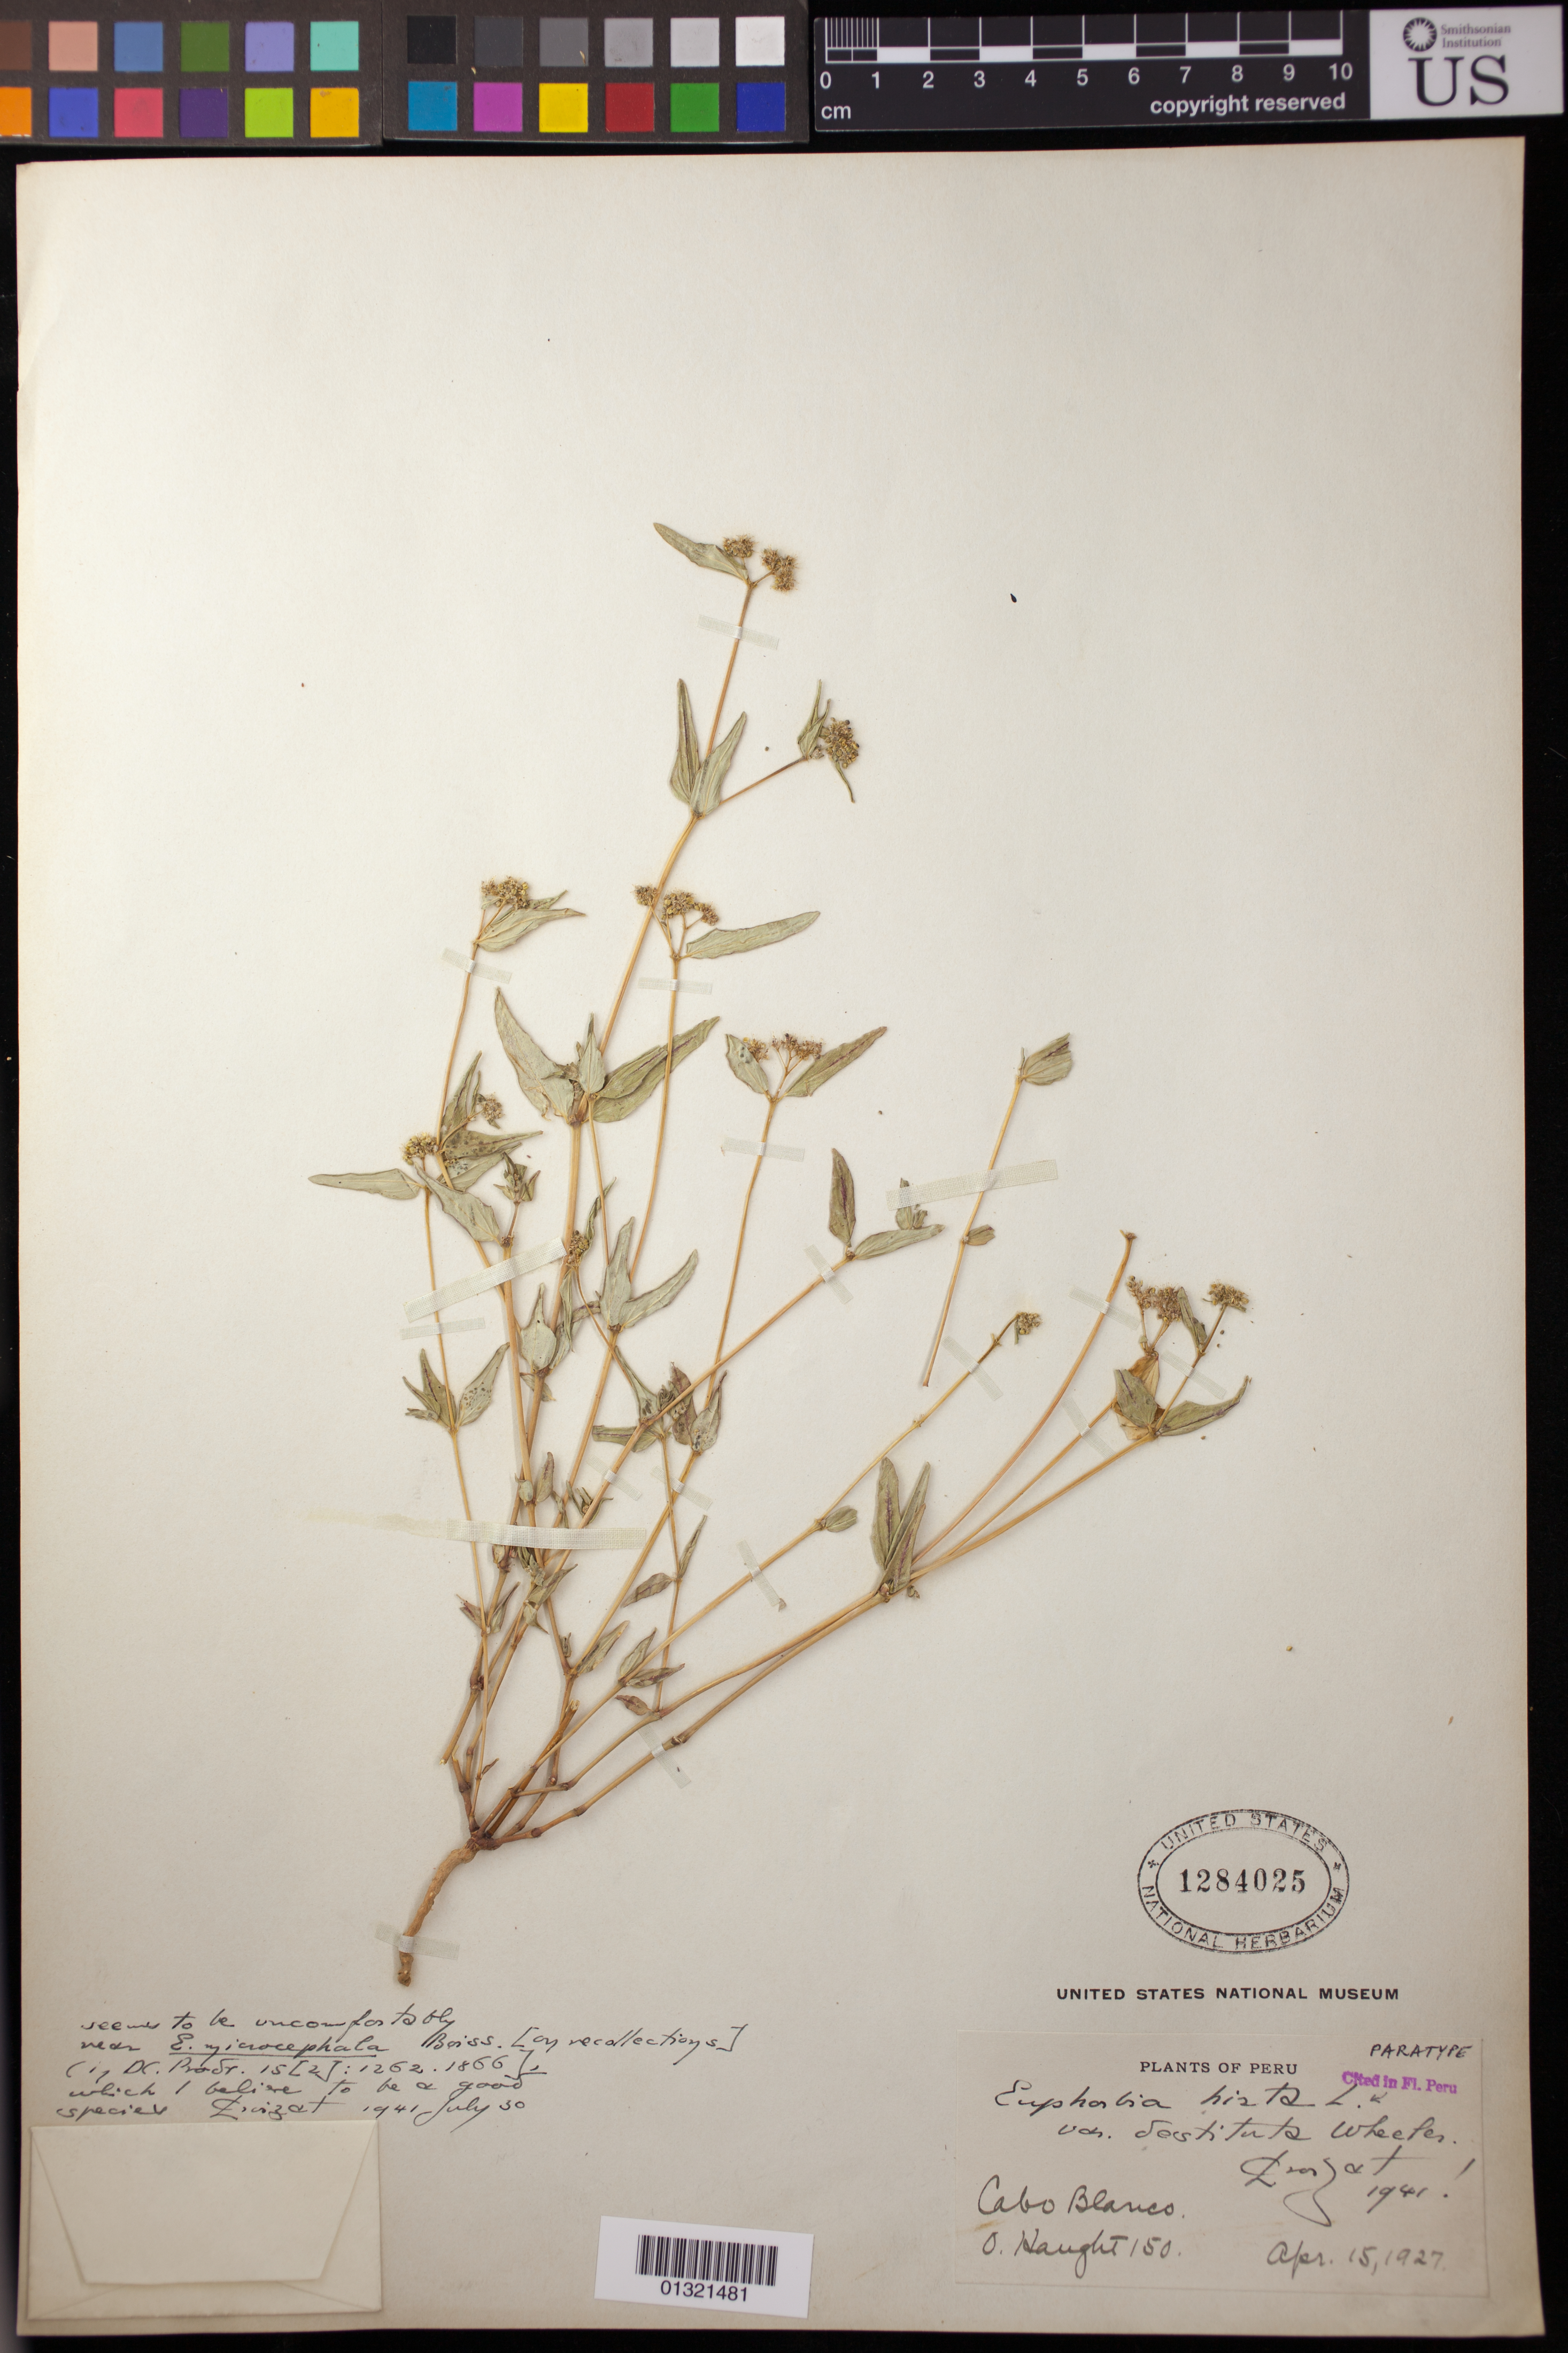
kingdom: Plantae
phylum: Tracheophyta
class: Magnoliopsida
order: Malpighiales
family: Euphorbiaceae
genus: Euphorbia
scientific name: Euphorbia hirta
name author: L.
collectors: O. Haught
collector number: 150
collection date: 1927-04-15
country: Peru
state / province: Piura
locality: Cabo Blanco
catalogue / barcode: US 1284025